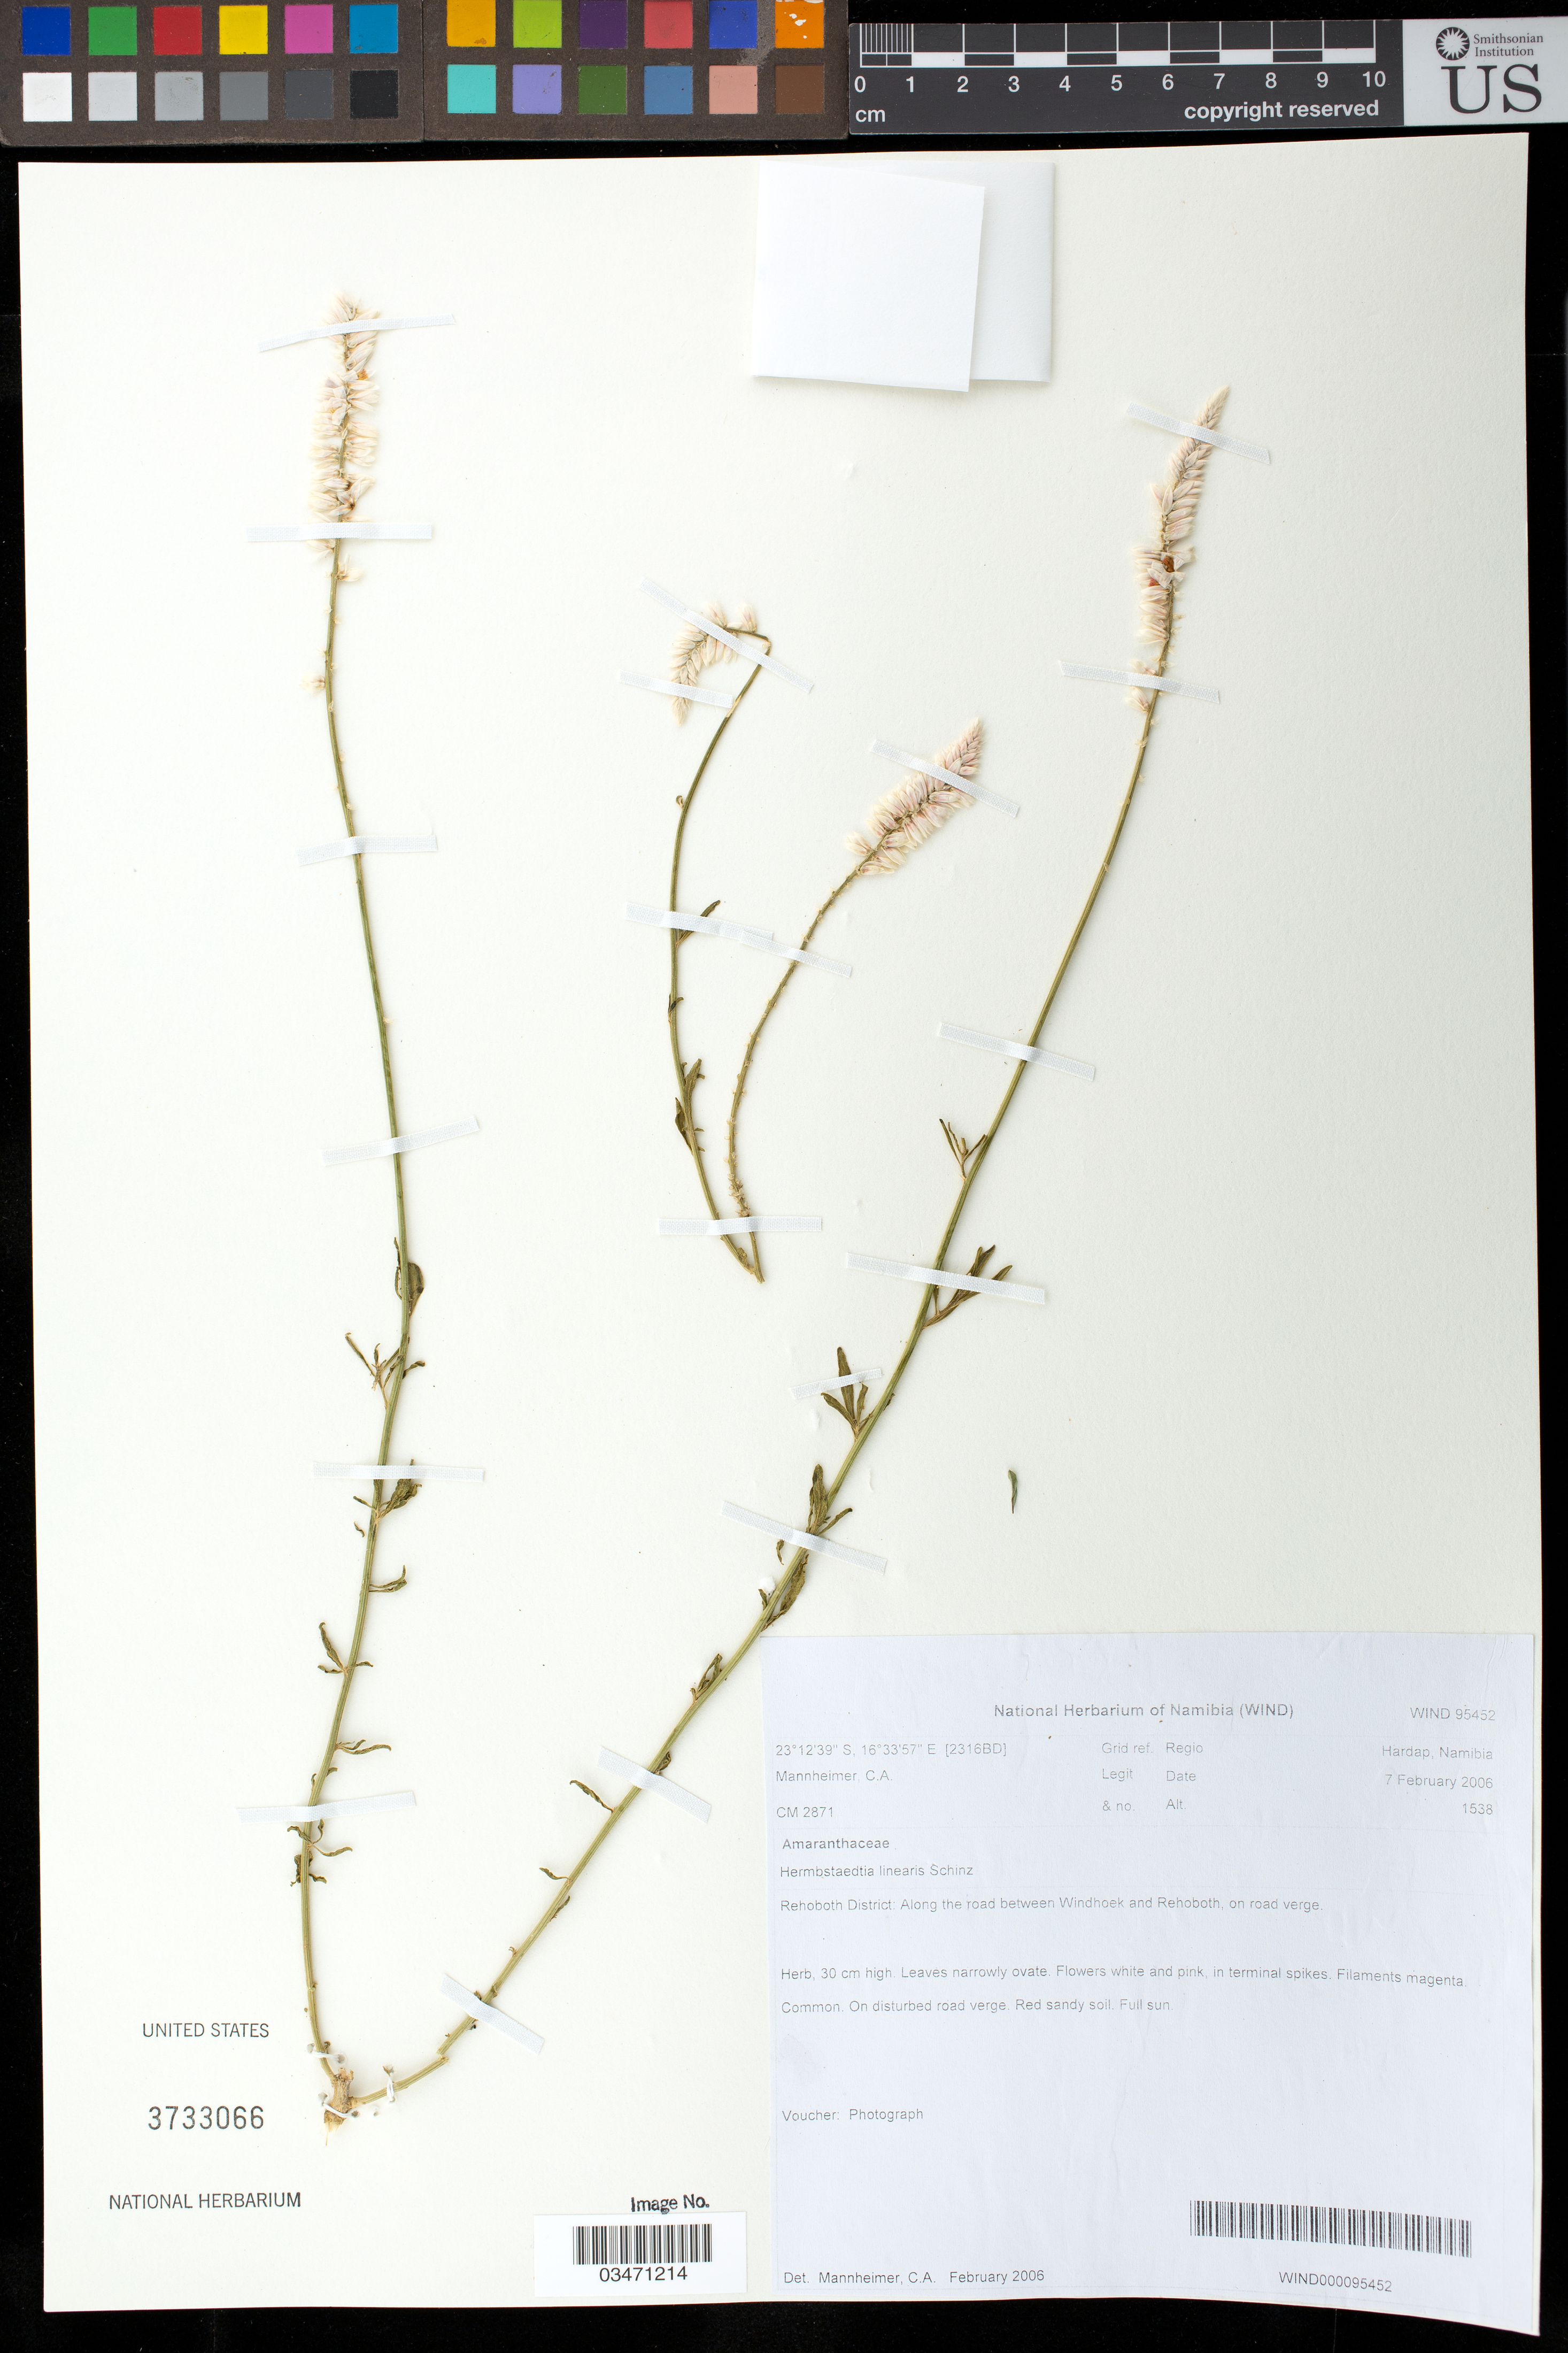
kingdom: Plantae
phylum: Tracheophyta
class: Magnoliopsida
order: Caryophyllales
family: Amaranthaceae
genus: Hermbstaedtia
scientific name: Hermbstaedtia linearis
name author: Schinz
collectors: C. A. Mannheimer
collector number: CM2871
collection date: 2006-02-07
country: Namibia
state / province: Hardap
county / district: Rehoboth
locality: Along the road between Windhoek and Rehoboth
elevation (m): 1538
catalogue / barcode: US 3733066